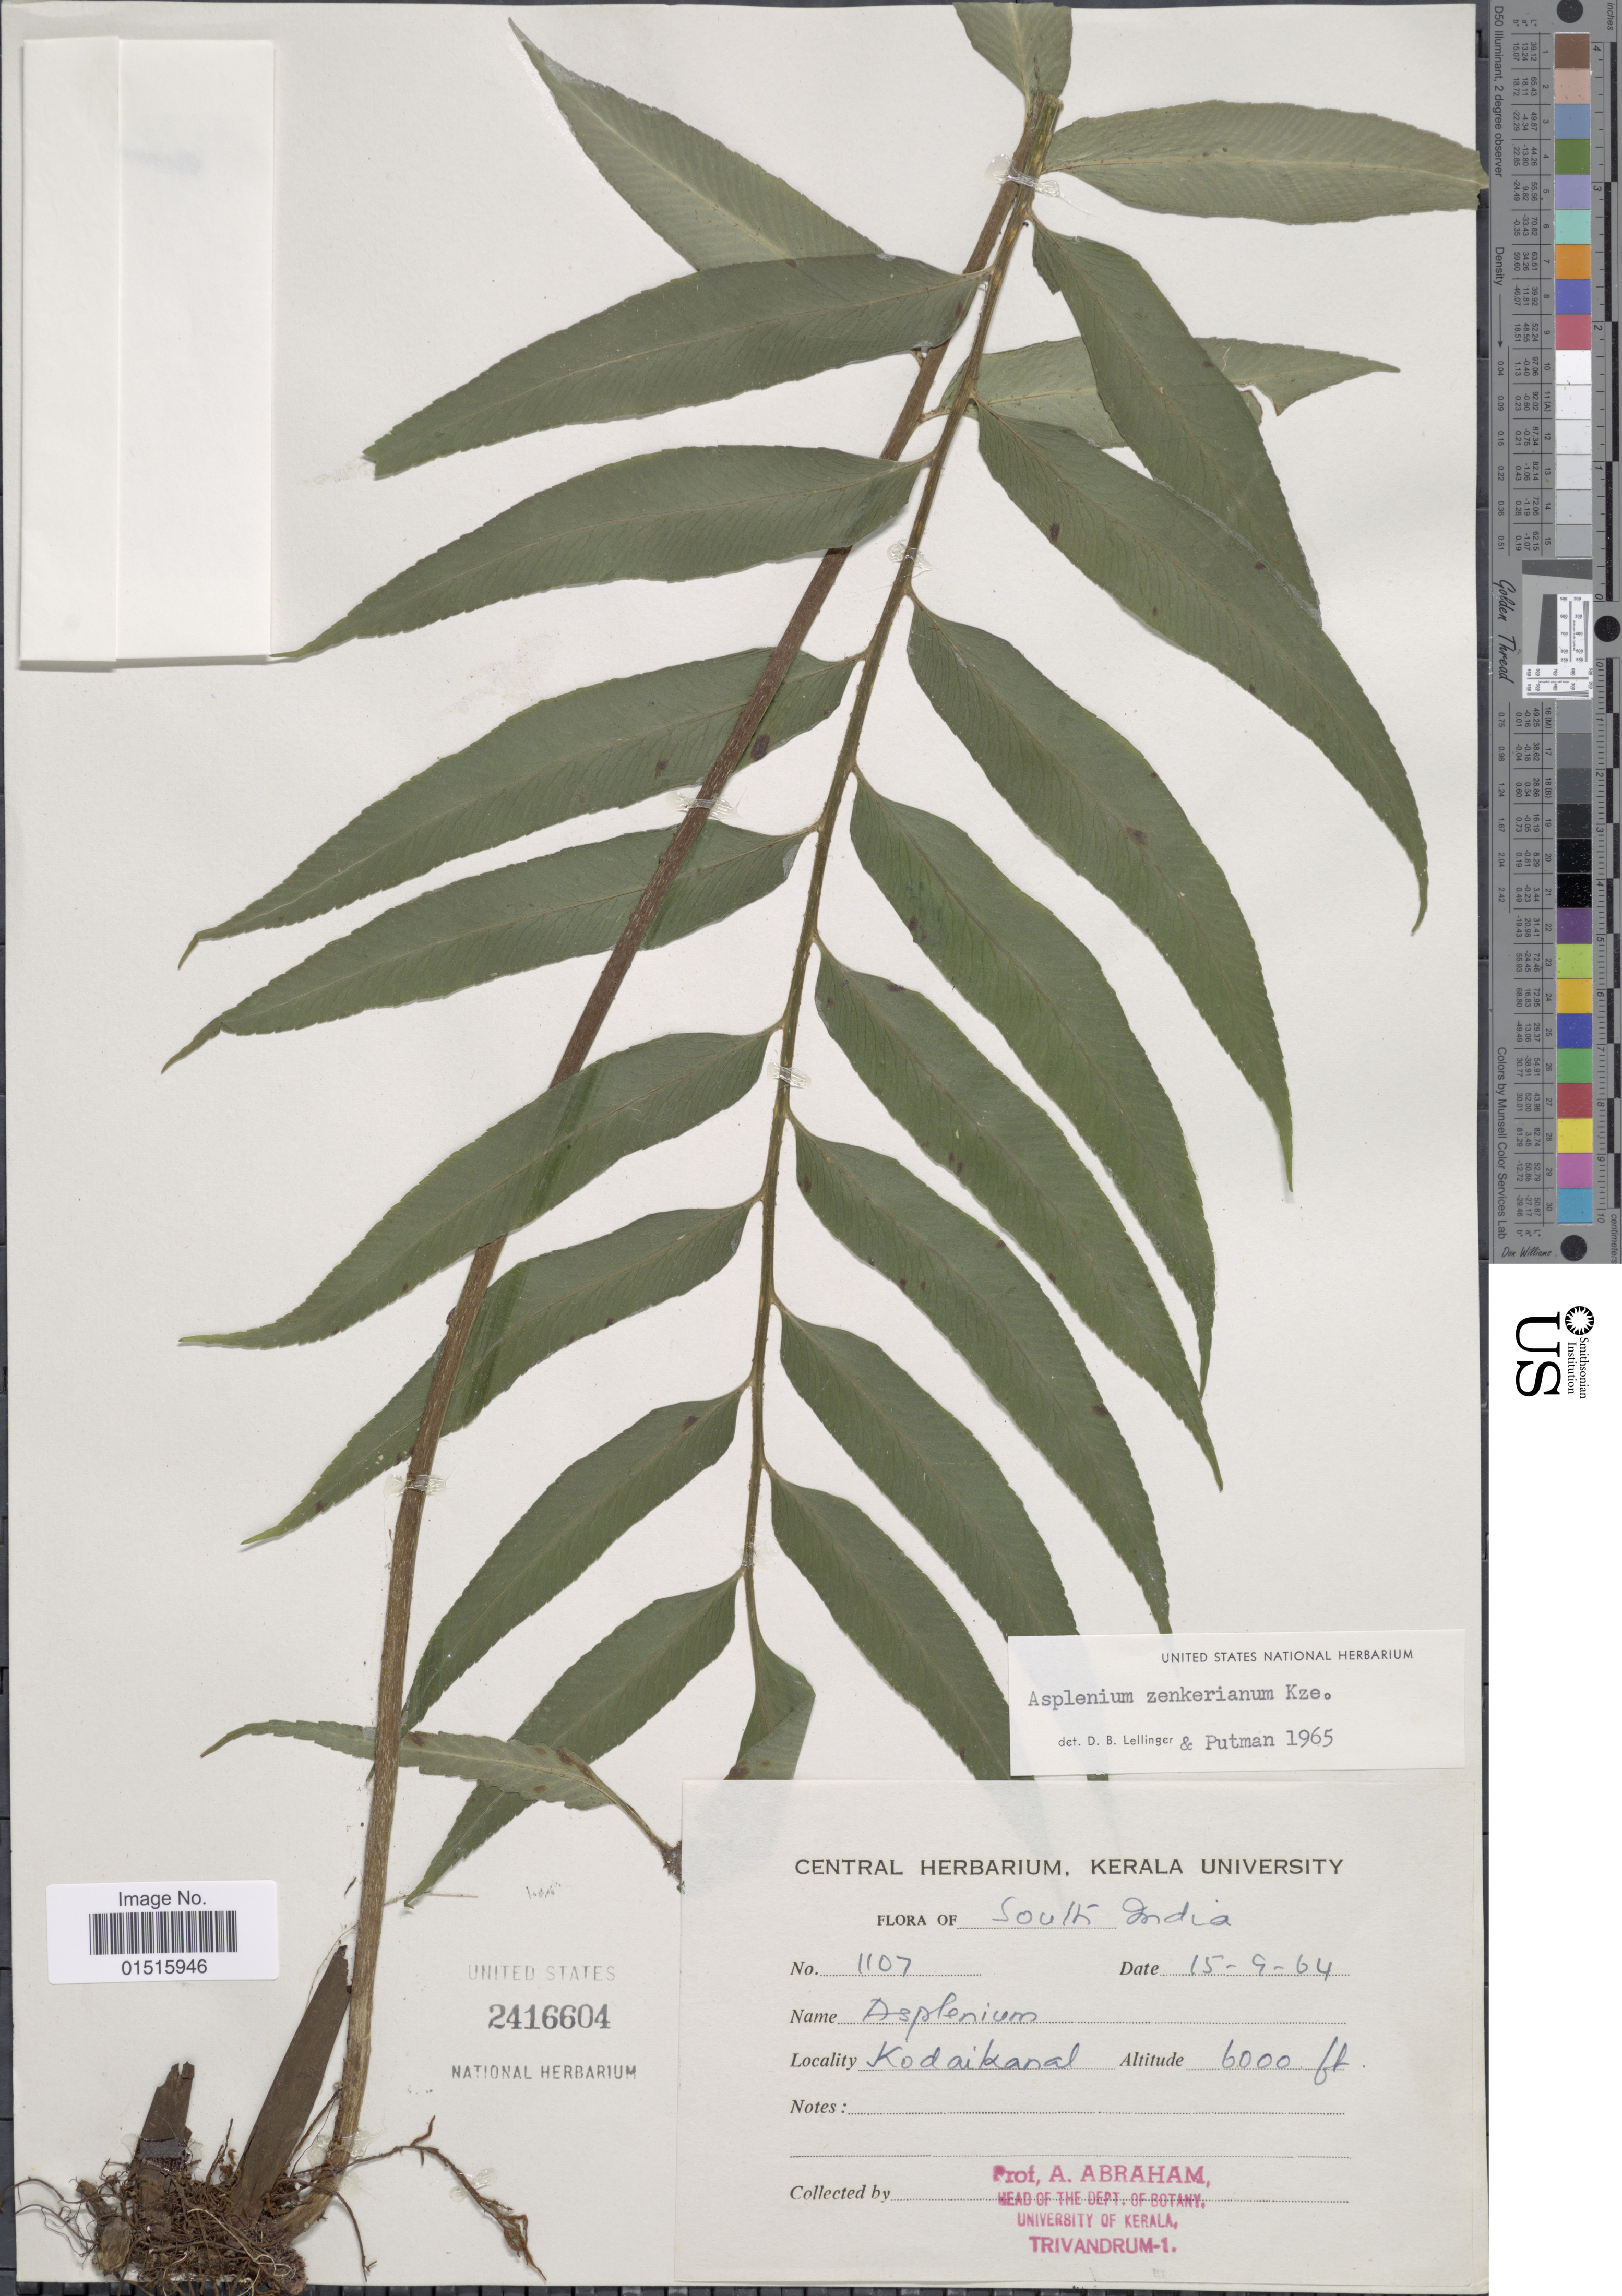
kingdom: Plantae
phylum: Tracheophyta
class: Polypodiopsida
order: Polypodiales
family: Aspleniaceae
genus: Asplenium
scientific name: Asplenium zenkerianum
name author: Kunze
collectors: A. Abraham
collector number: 1107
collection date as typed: Transcribed d/m/y: 15/9/64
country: India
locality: South India, Kodaikanal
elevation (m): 1829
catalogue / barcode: US 2416604